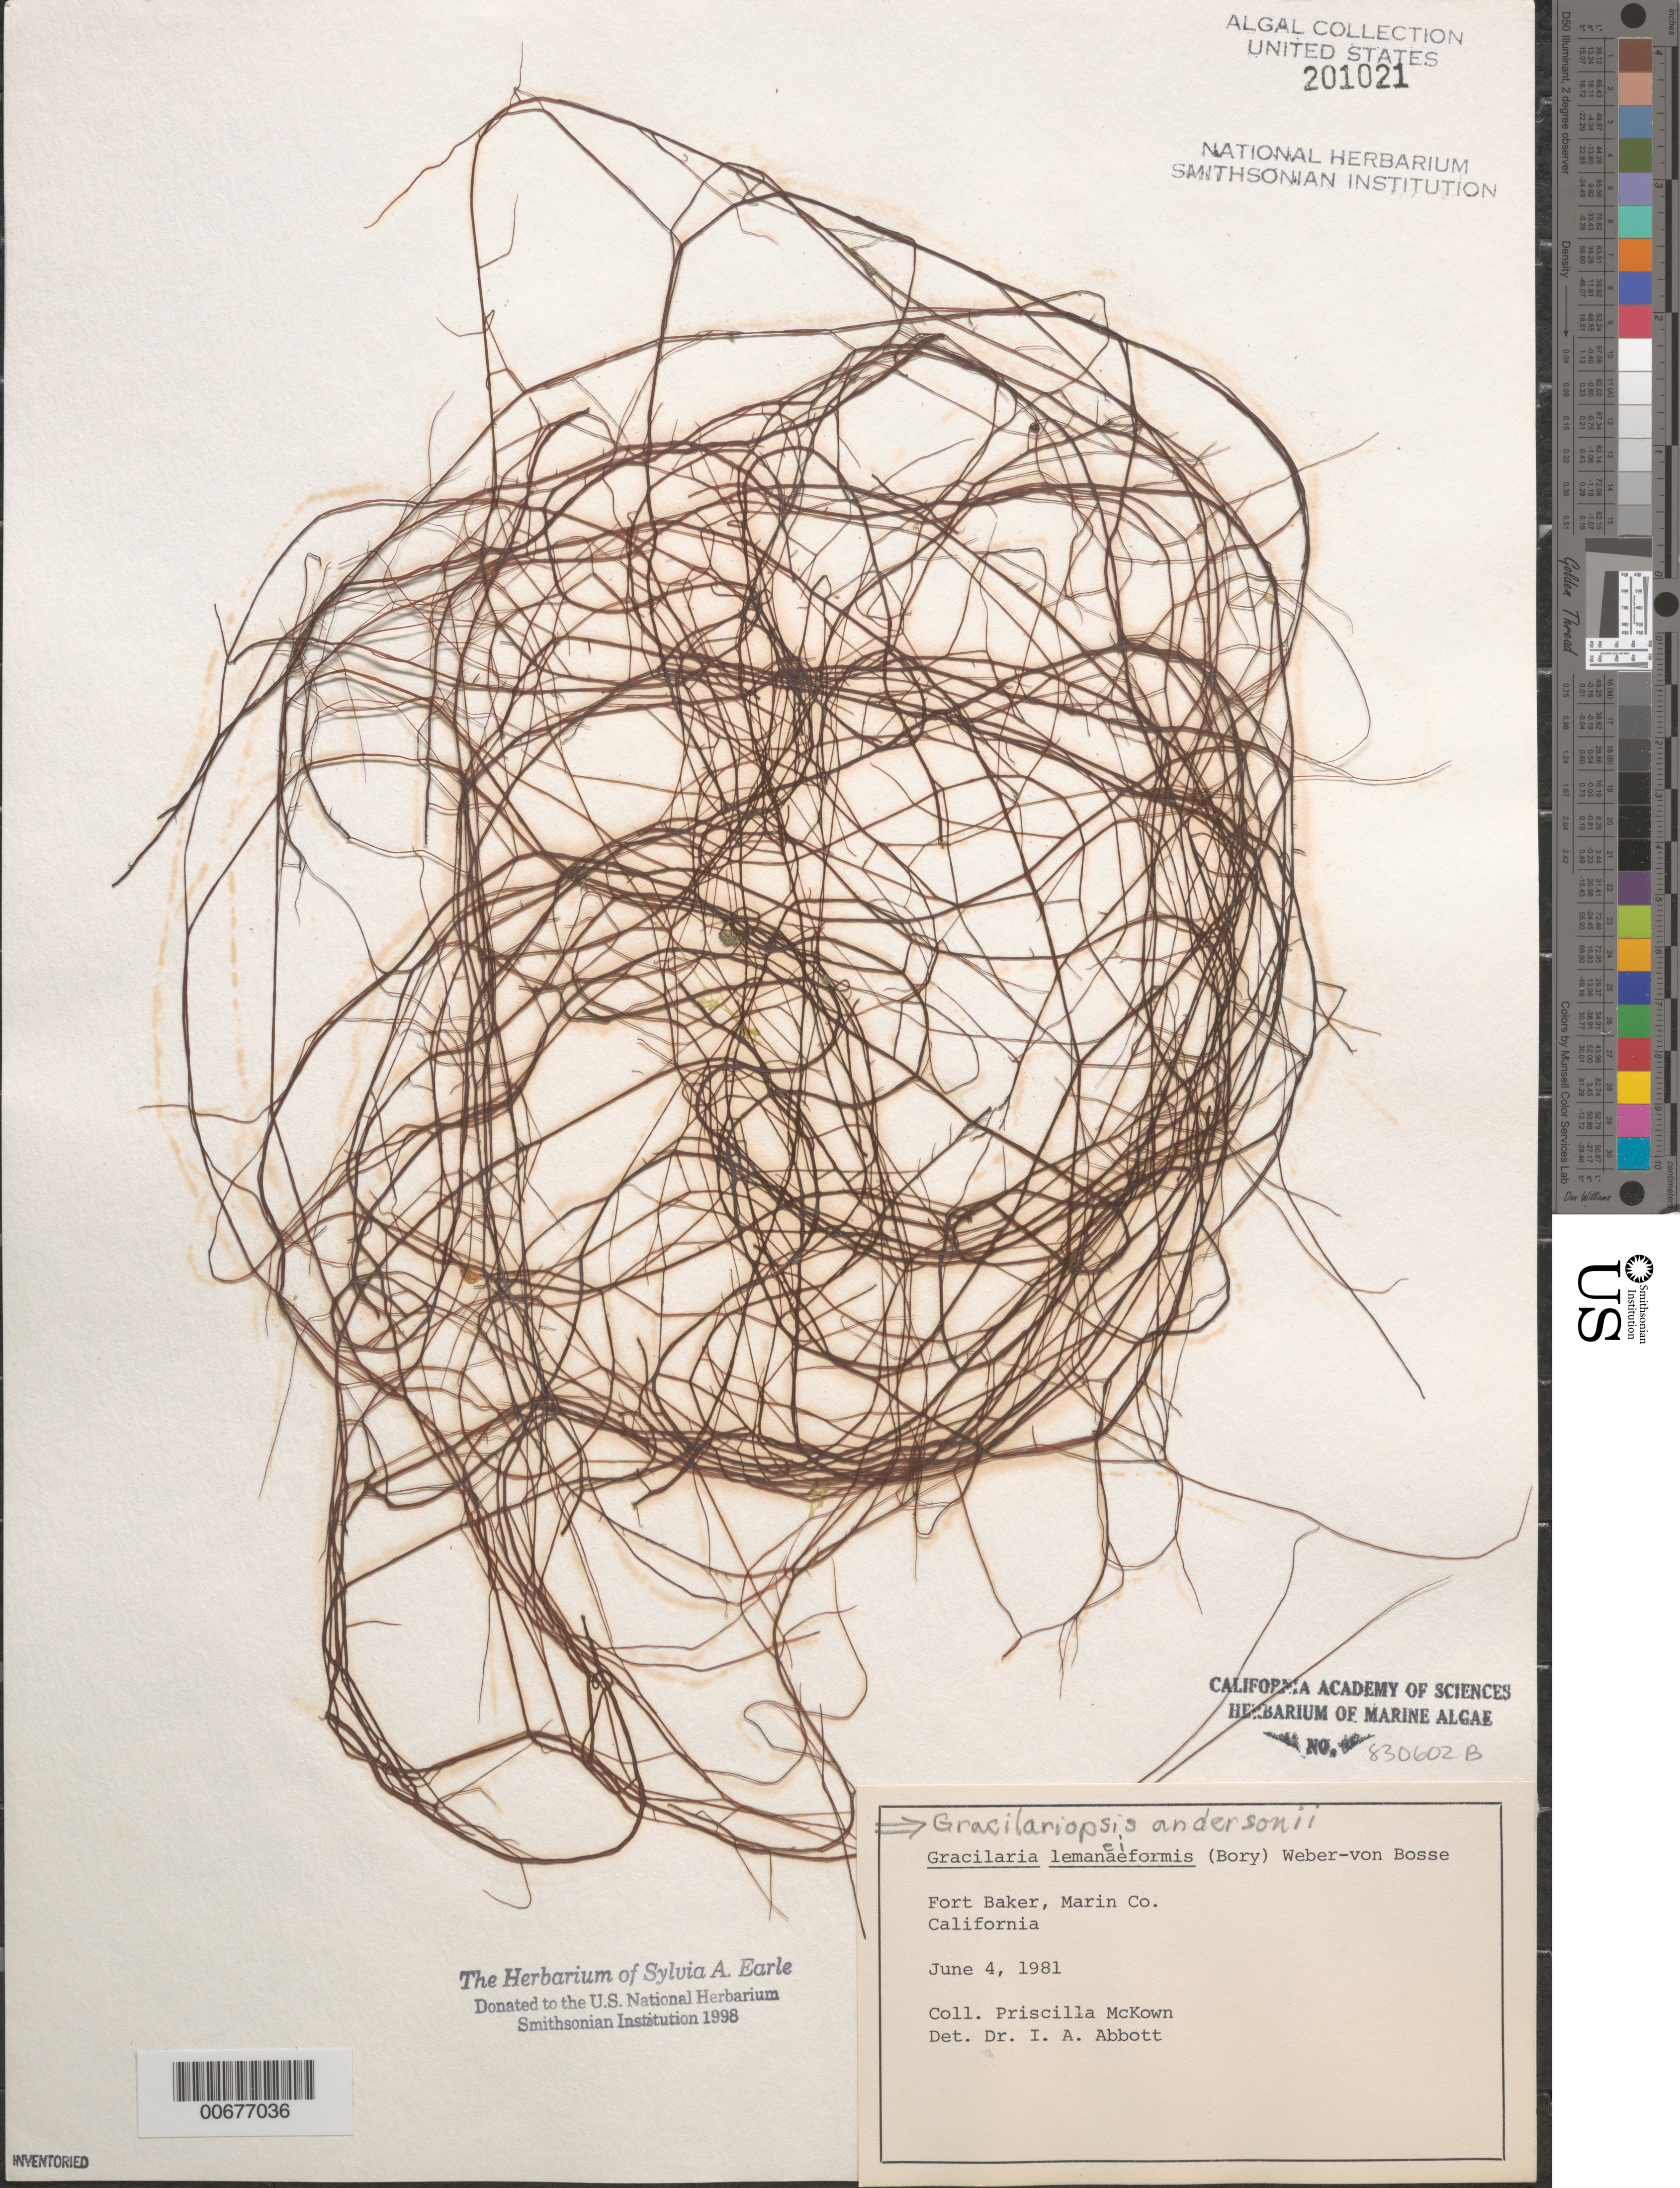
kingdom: Plantae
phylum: Rhodophyta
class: Florideophyceae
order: Gracilariales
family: Gracilariaceae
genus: Gracilariopsis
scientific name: Gracilariopsis andersonii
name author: (Grunow) E.Y. Dawson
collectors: P. McKown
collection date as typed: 04 Jun 1981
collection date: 1981-06-04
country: United States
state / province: California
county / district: Marin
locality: Fort Baker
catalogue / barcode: US 201021